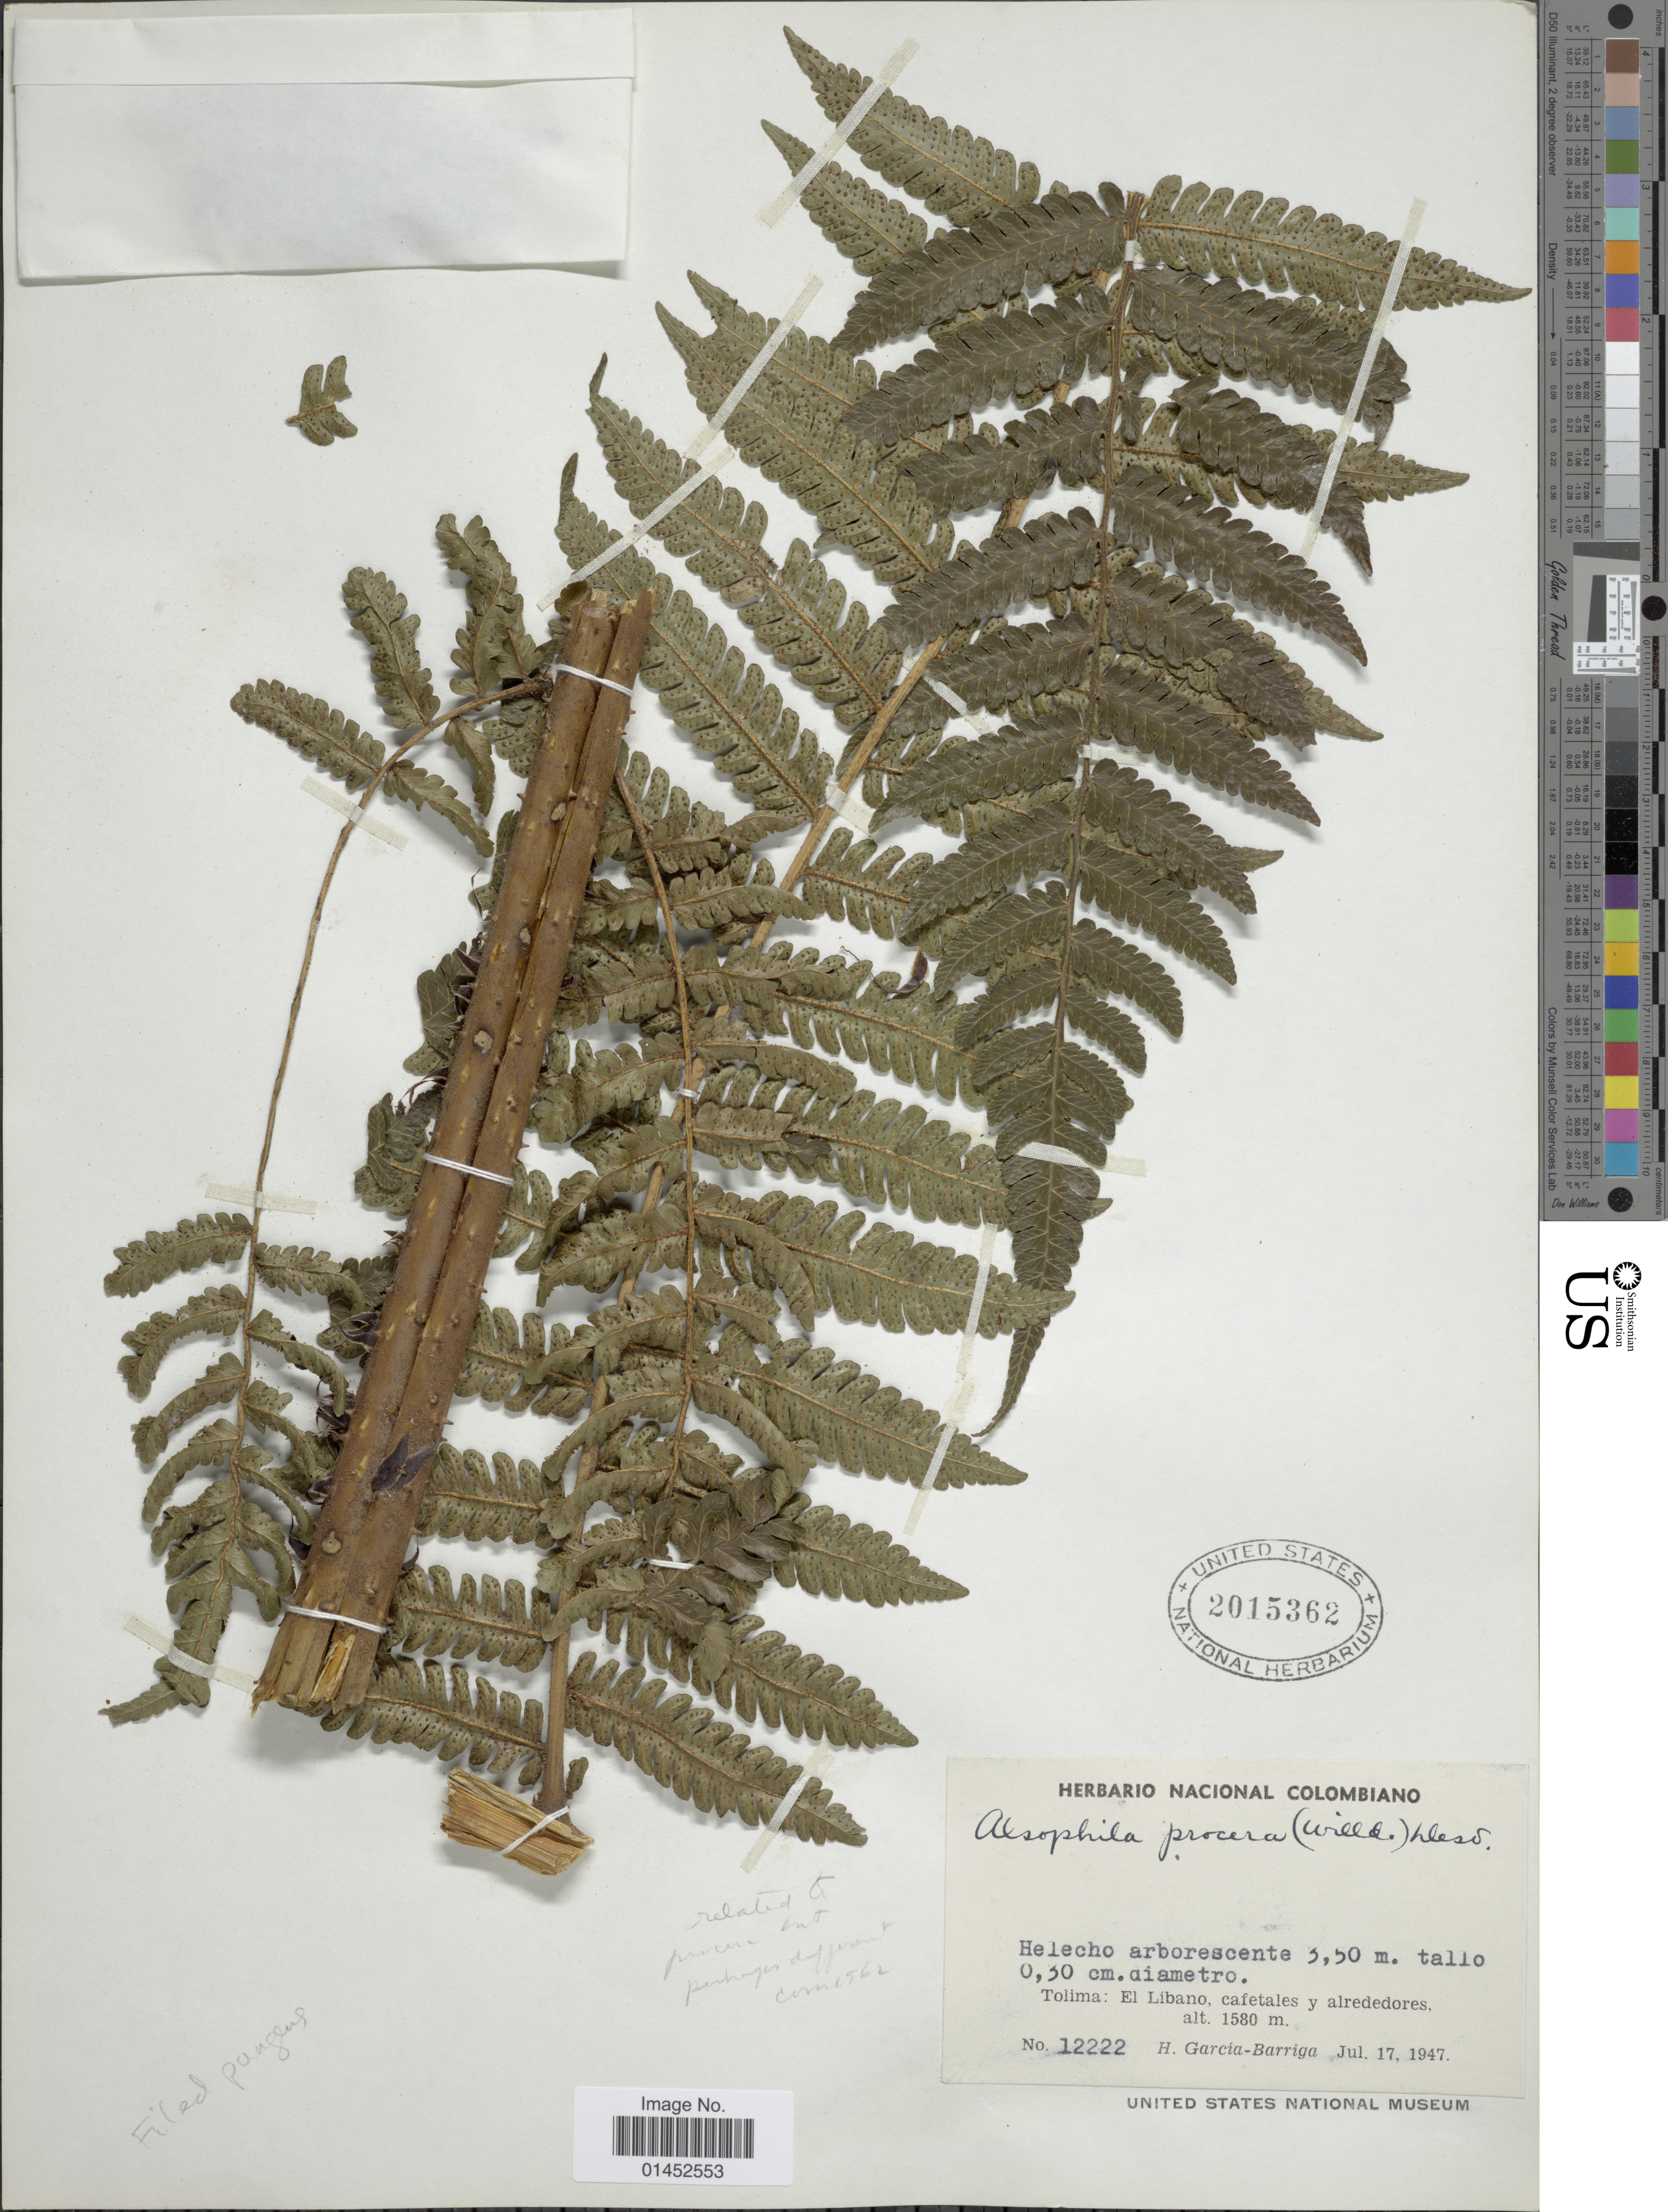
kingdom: Plantae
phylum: Tracheophyta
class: Polypodiopsida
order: Cyatheales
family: Cyatheaceae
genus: Cyathea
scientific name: Cyathea pungens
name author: (Willd.) Domin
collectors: H. García Barriga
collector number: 12222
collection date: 1947-07-17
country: Colombia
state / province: Tolima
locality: El Libano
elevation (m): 1580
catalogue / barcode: US 2015362